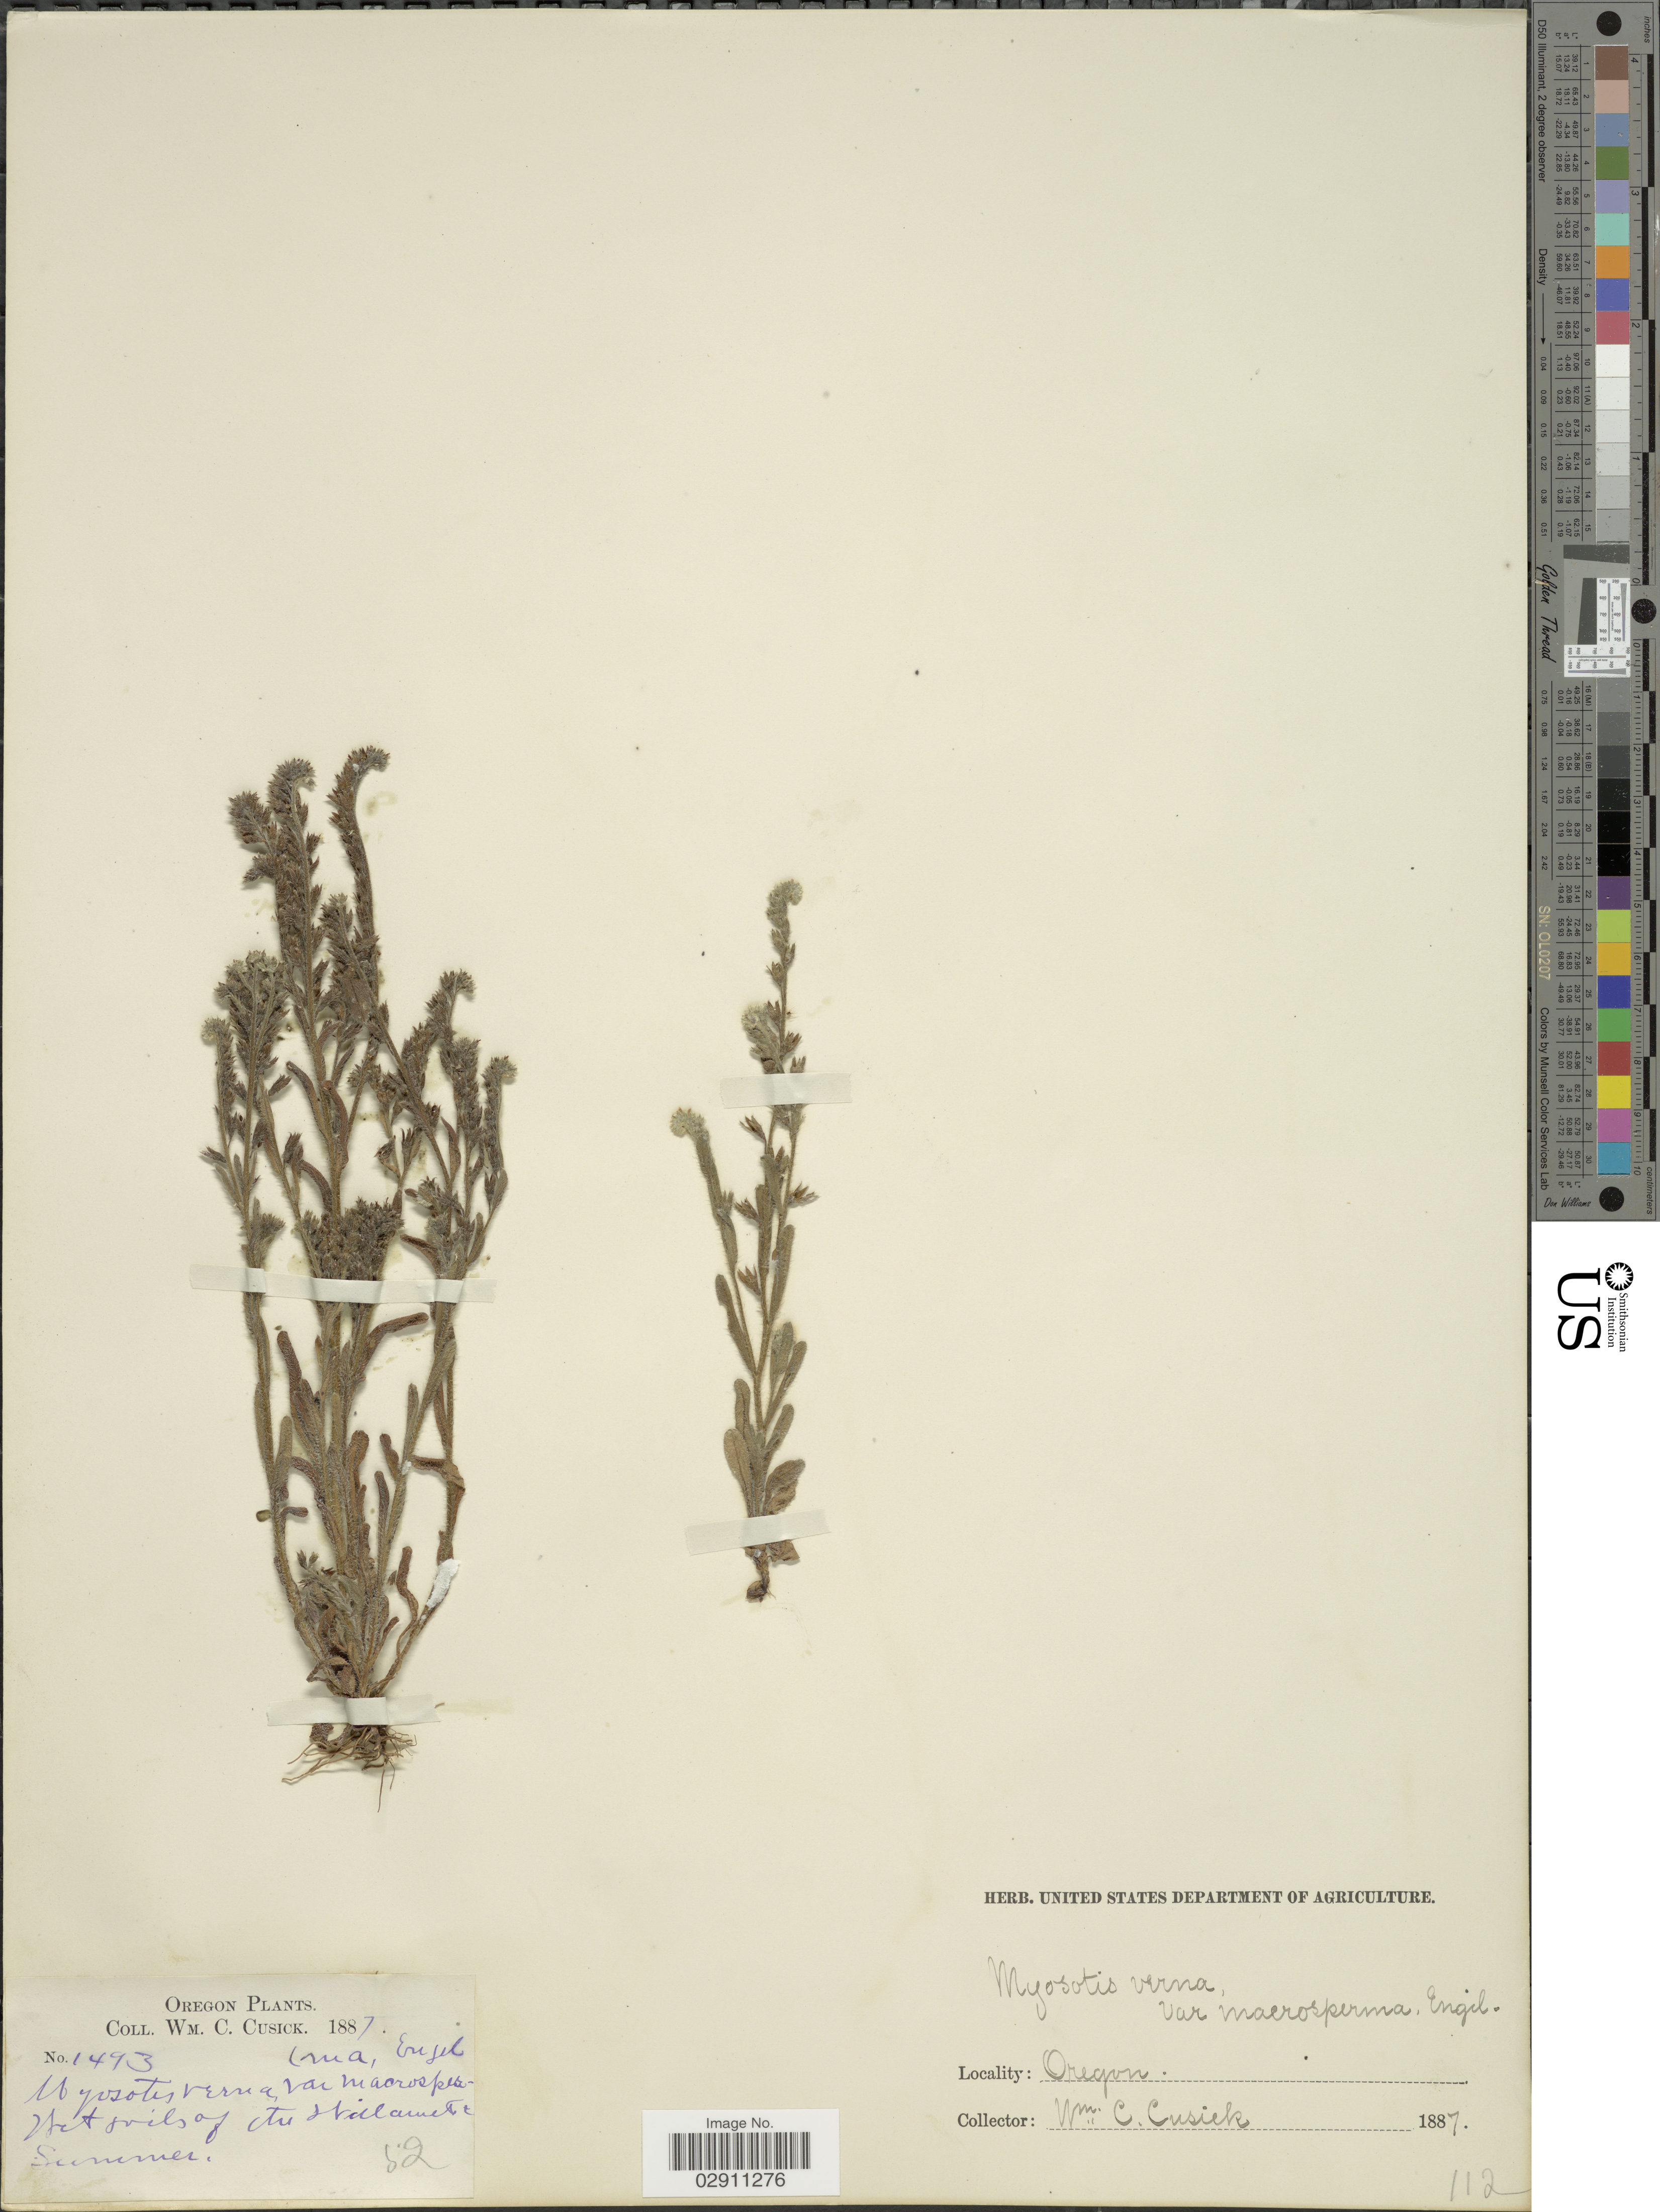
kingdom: Plantae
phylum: Tracheophyta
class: Magnoliopsida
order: Boraginales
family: Boraginaceae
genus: Myosotis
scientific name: Myosotis macrosperma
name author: Engelm.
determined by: Goldman, Doug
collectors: W. C. Cusick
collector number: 1493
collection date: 1887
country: United States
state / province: Oregon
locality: Wet soils of the Willamette